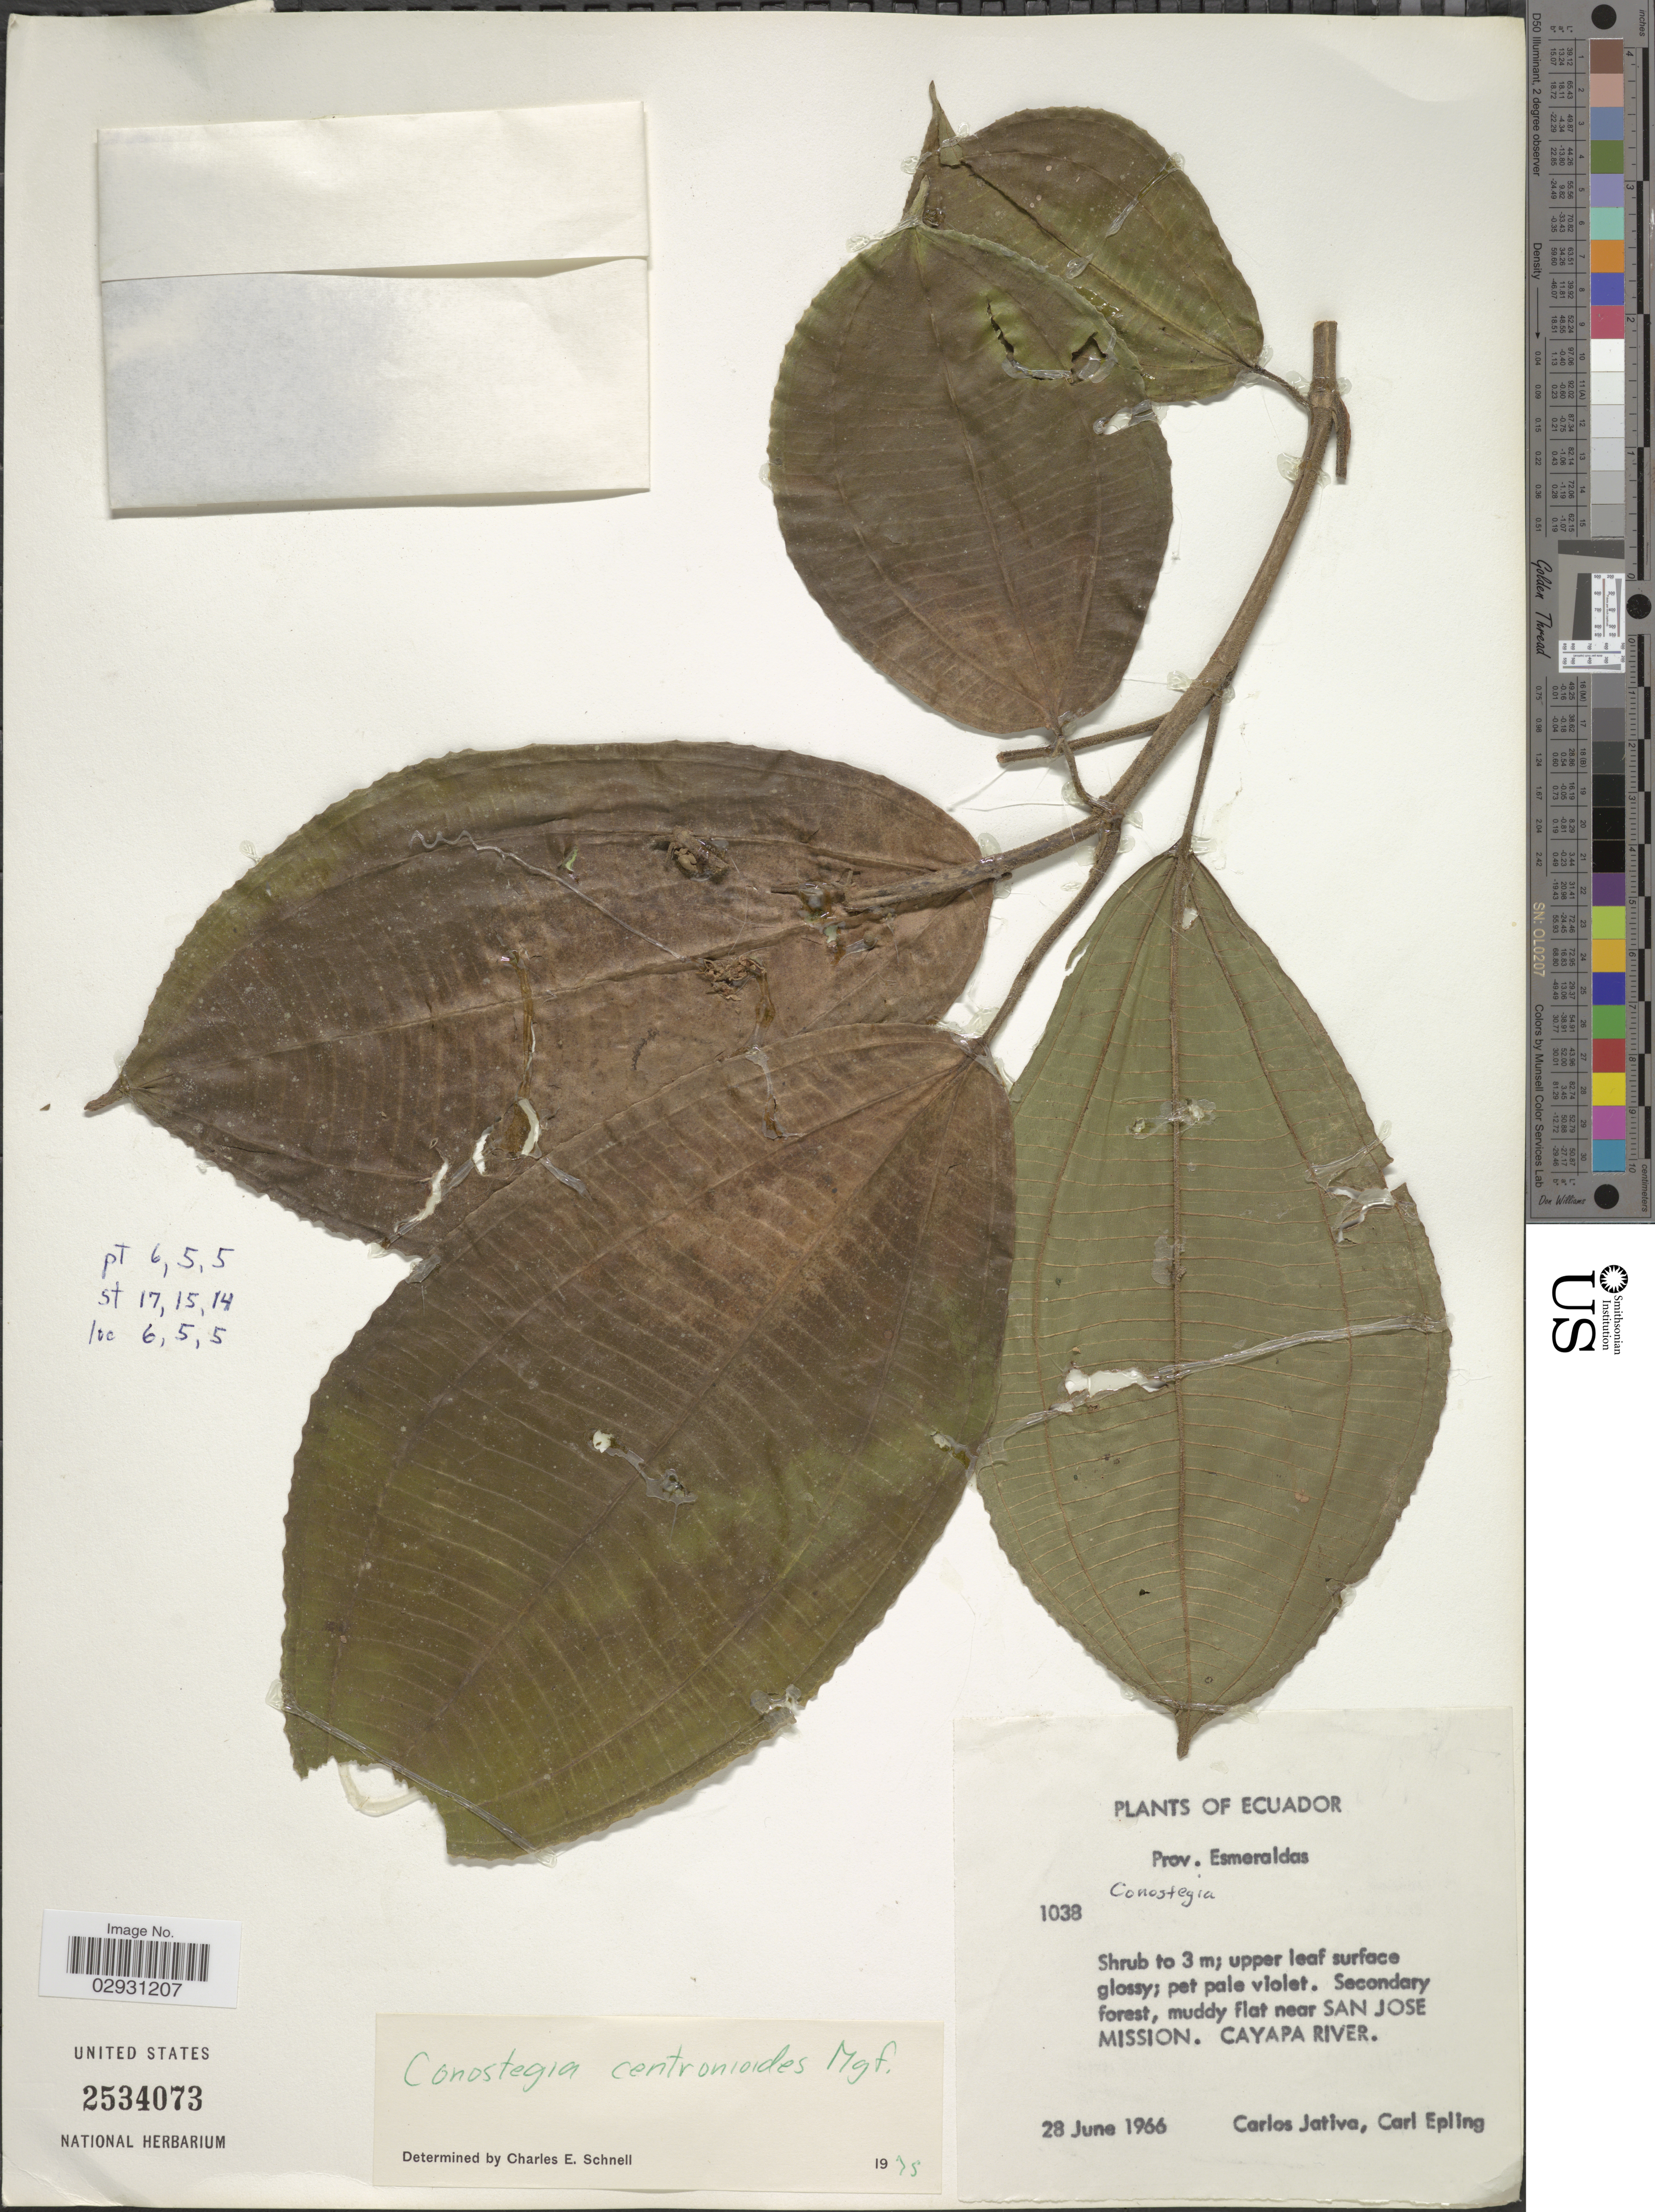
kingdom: Plantae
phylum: Tracheophyta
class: Magnoliopsida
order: Myrtales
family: Melastomataceae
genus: Conostegia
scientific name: Conostegia centronioides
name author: Markgr.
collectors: C. D. Játiva & C. C. Epling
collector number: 1038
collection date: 1966-06-28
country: Ecuador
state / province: Esmeraldas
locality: Muddy flat near San Jose Mission. Cayapa River.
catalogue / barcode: US 2534073